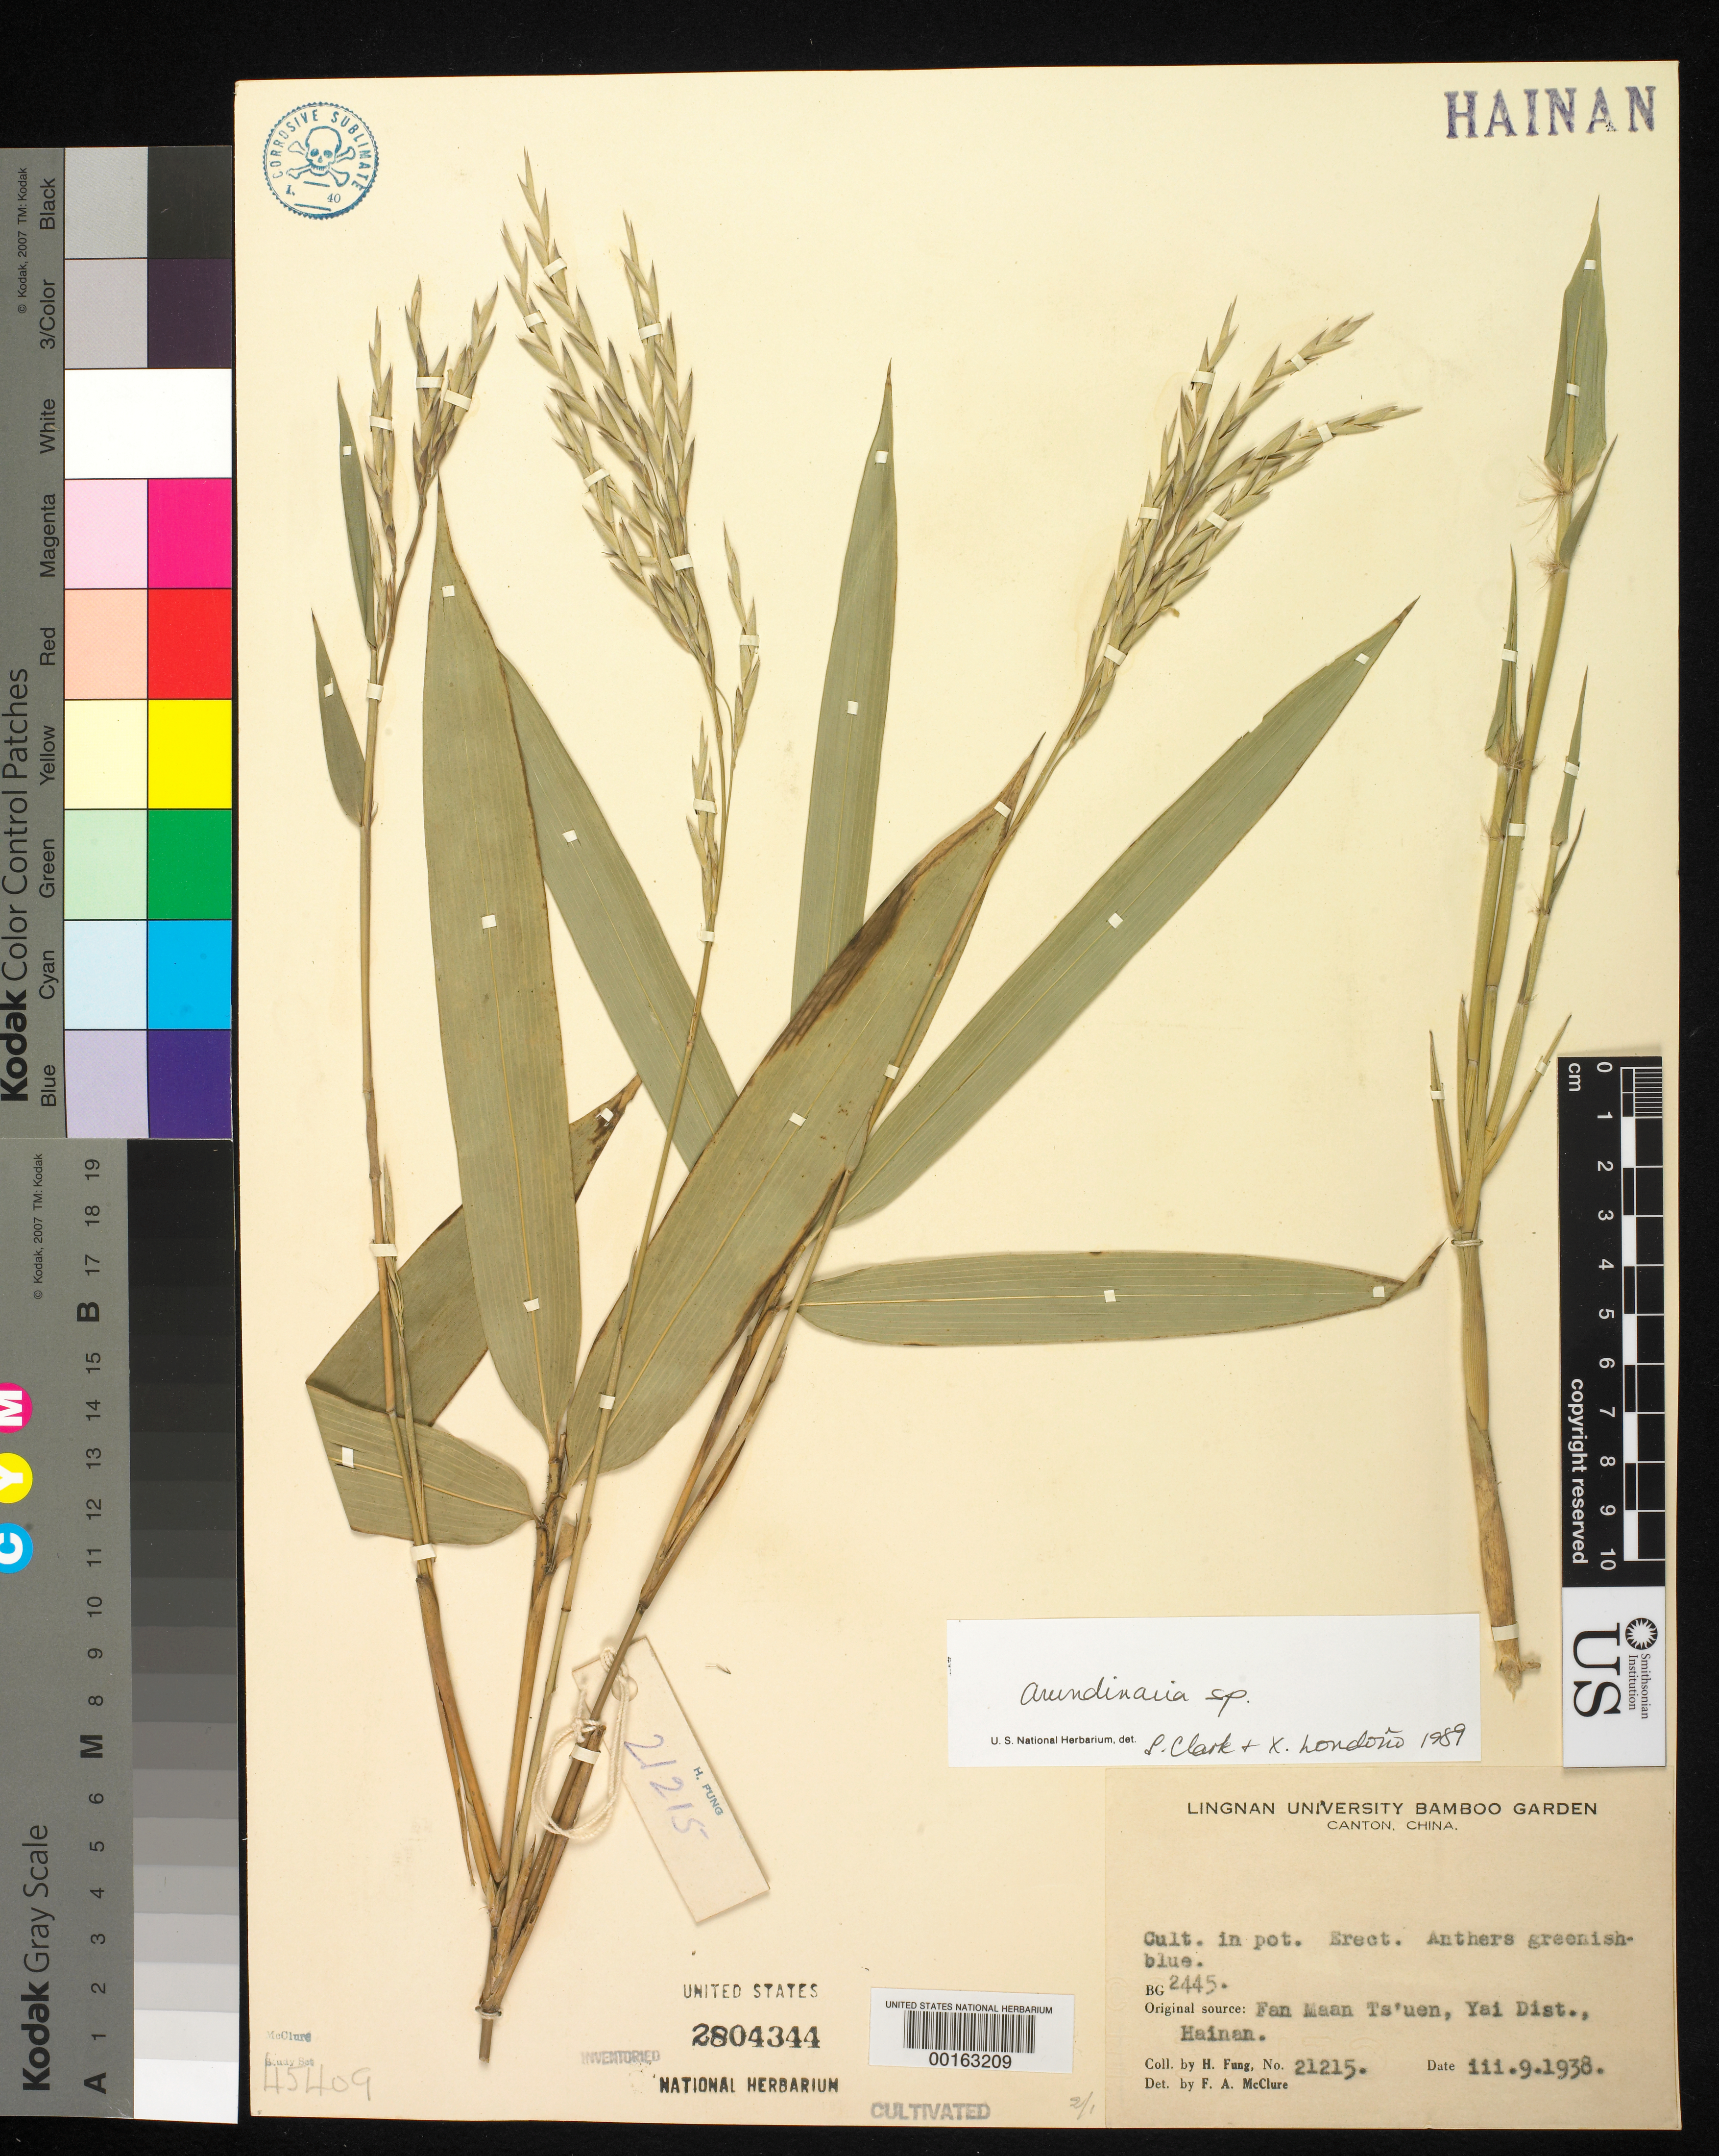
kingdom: Plantae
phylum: Tracheophyta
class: Liliopsida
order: Poales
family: Poaceae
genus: Arundinaria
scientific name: Arundinaria sp.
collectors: H. L. Fung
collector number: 21215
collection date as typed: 09 Mar 1938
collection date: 1938-03-09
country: China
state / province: Guangdong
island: Honam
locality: Lingnan univ. bg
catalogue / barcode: US 2804344